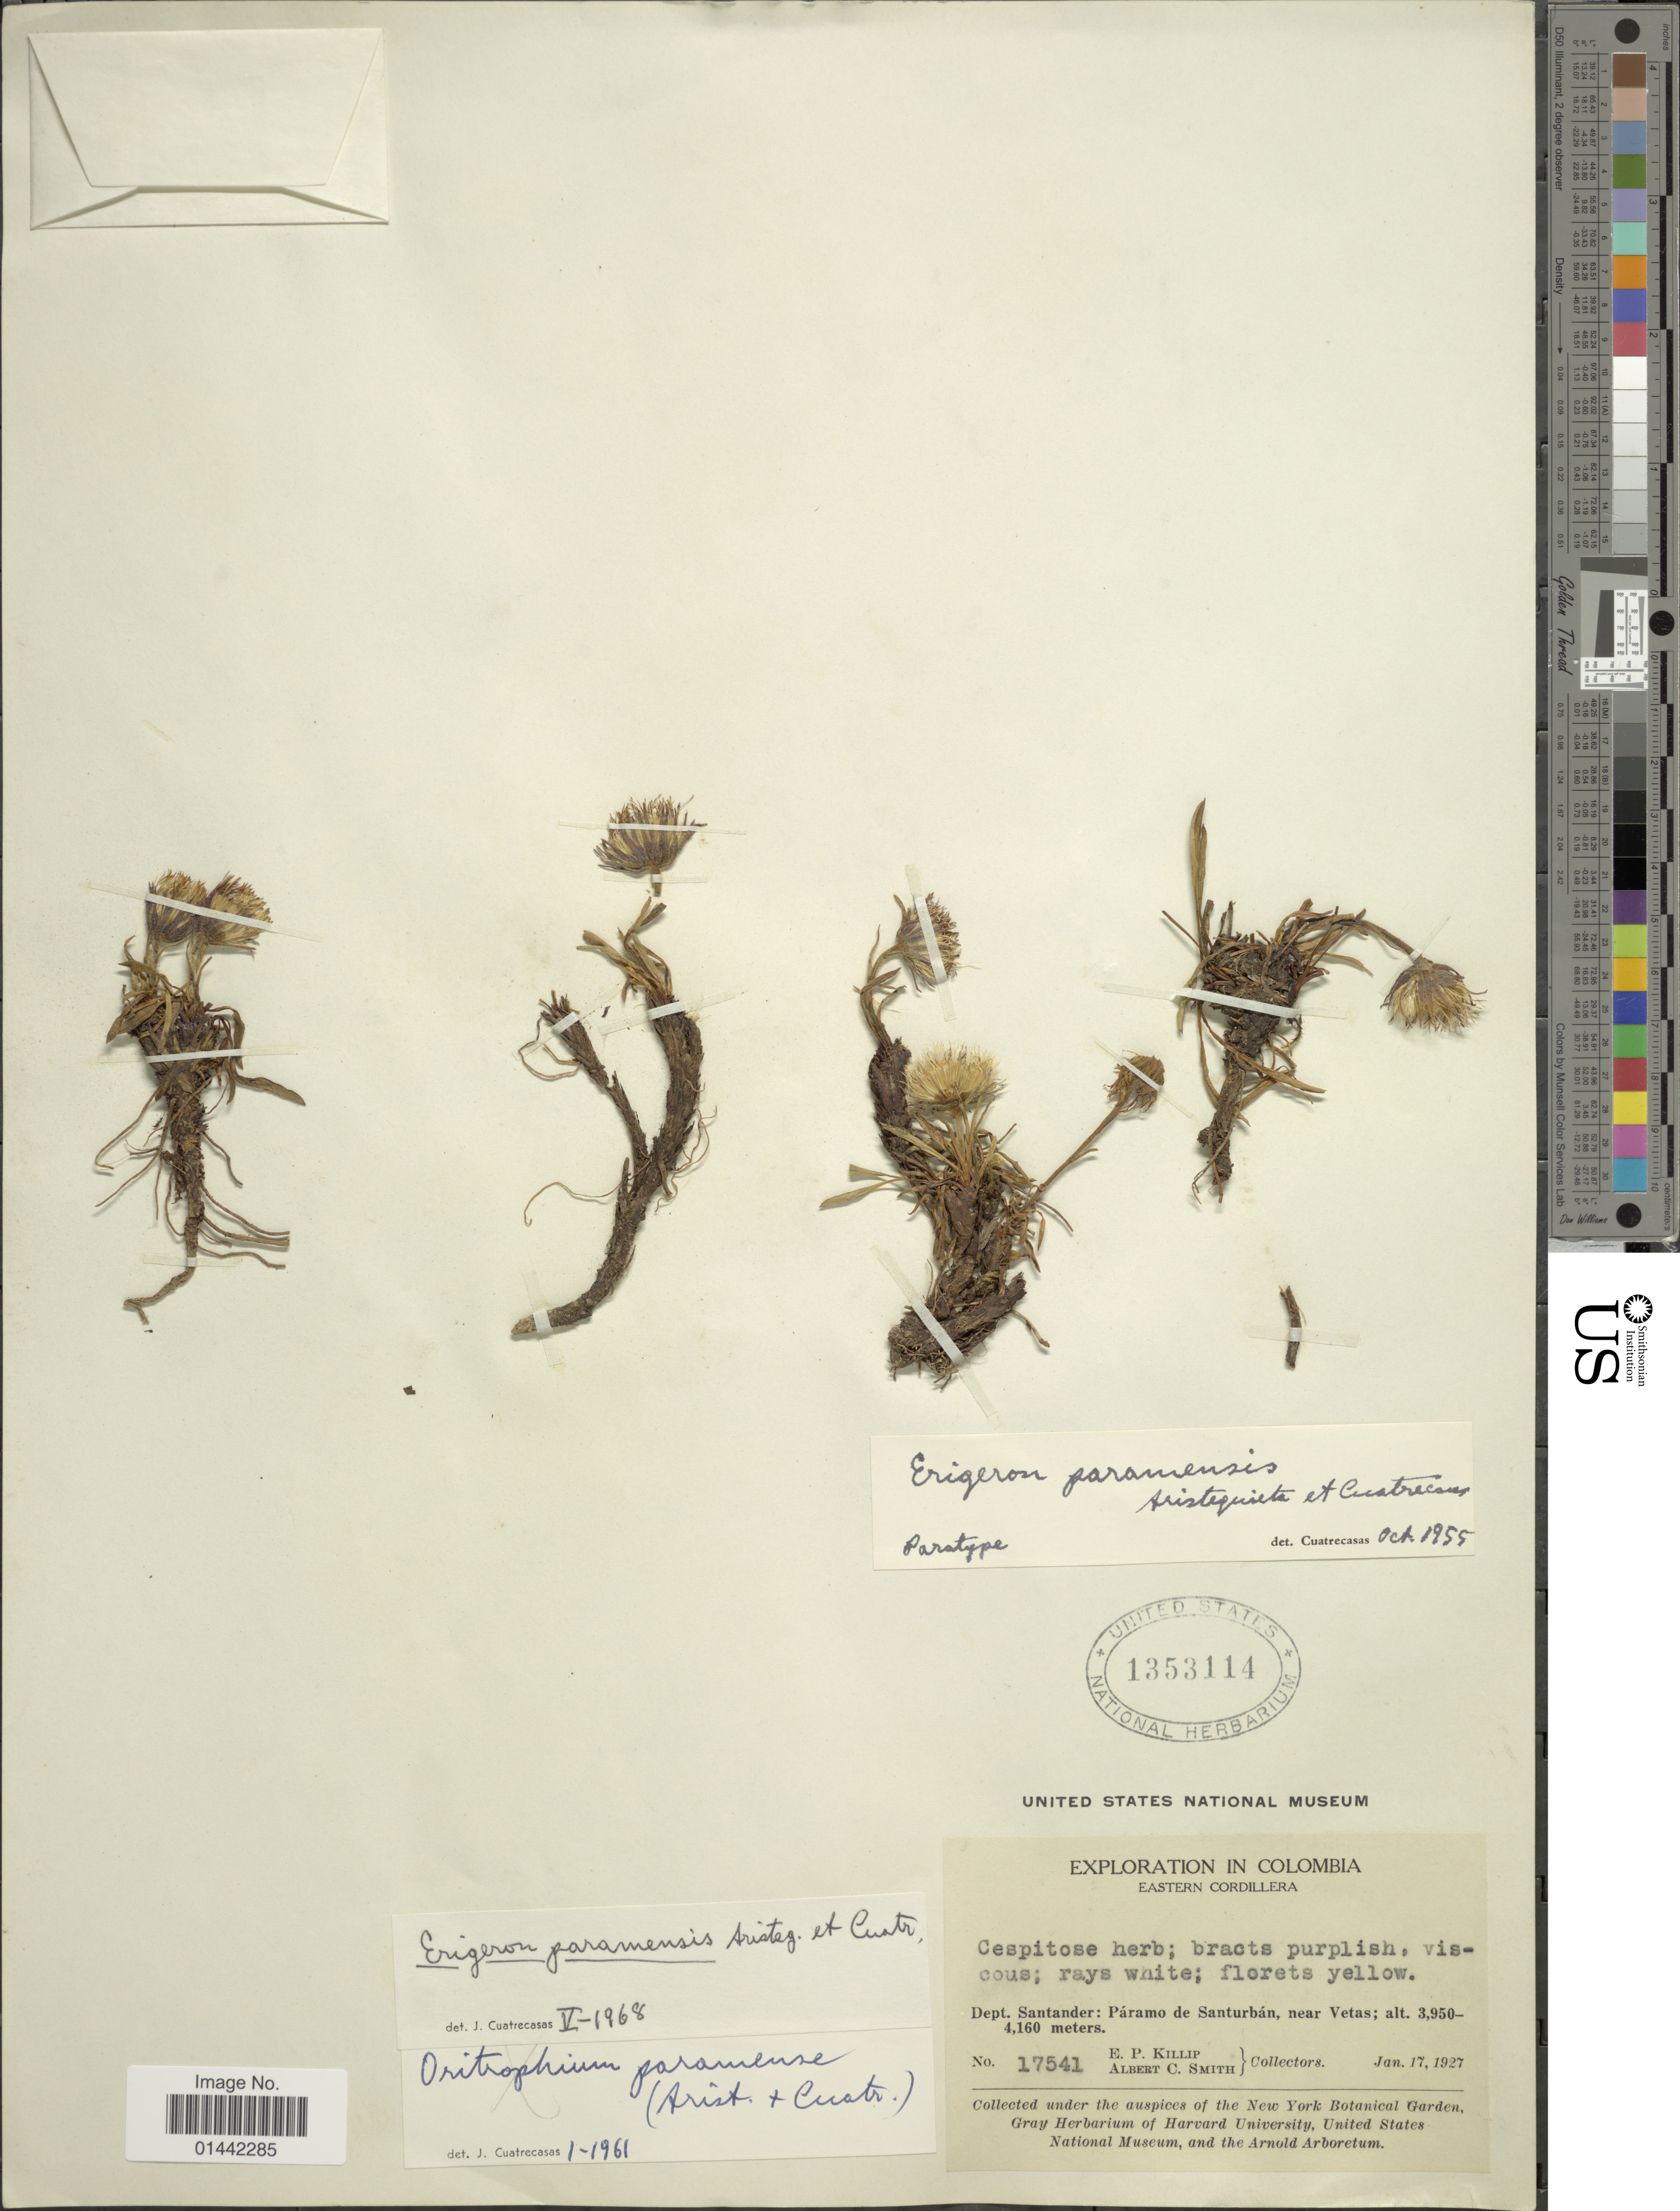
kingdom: Plantae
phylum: Tracheophyta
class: Magnoliopsida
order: Asterales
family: Asteraceae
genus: Erigeron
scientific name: Erigeron paramensis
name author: Aristeg. & Cuatrec.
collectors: E. P. Killip & A. C. Smith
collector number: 17541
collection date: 1927-01-17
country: Colombia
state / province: Santander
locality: Eastern Cordillera, Páramo de Santurbán, near Vetas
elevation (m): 3950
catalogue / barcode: US 1353114